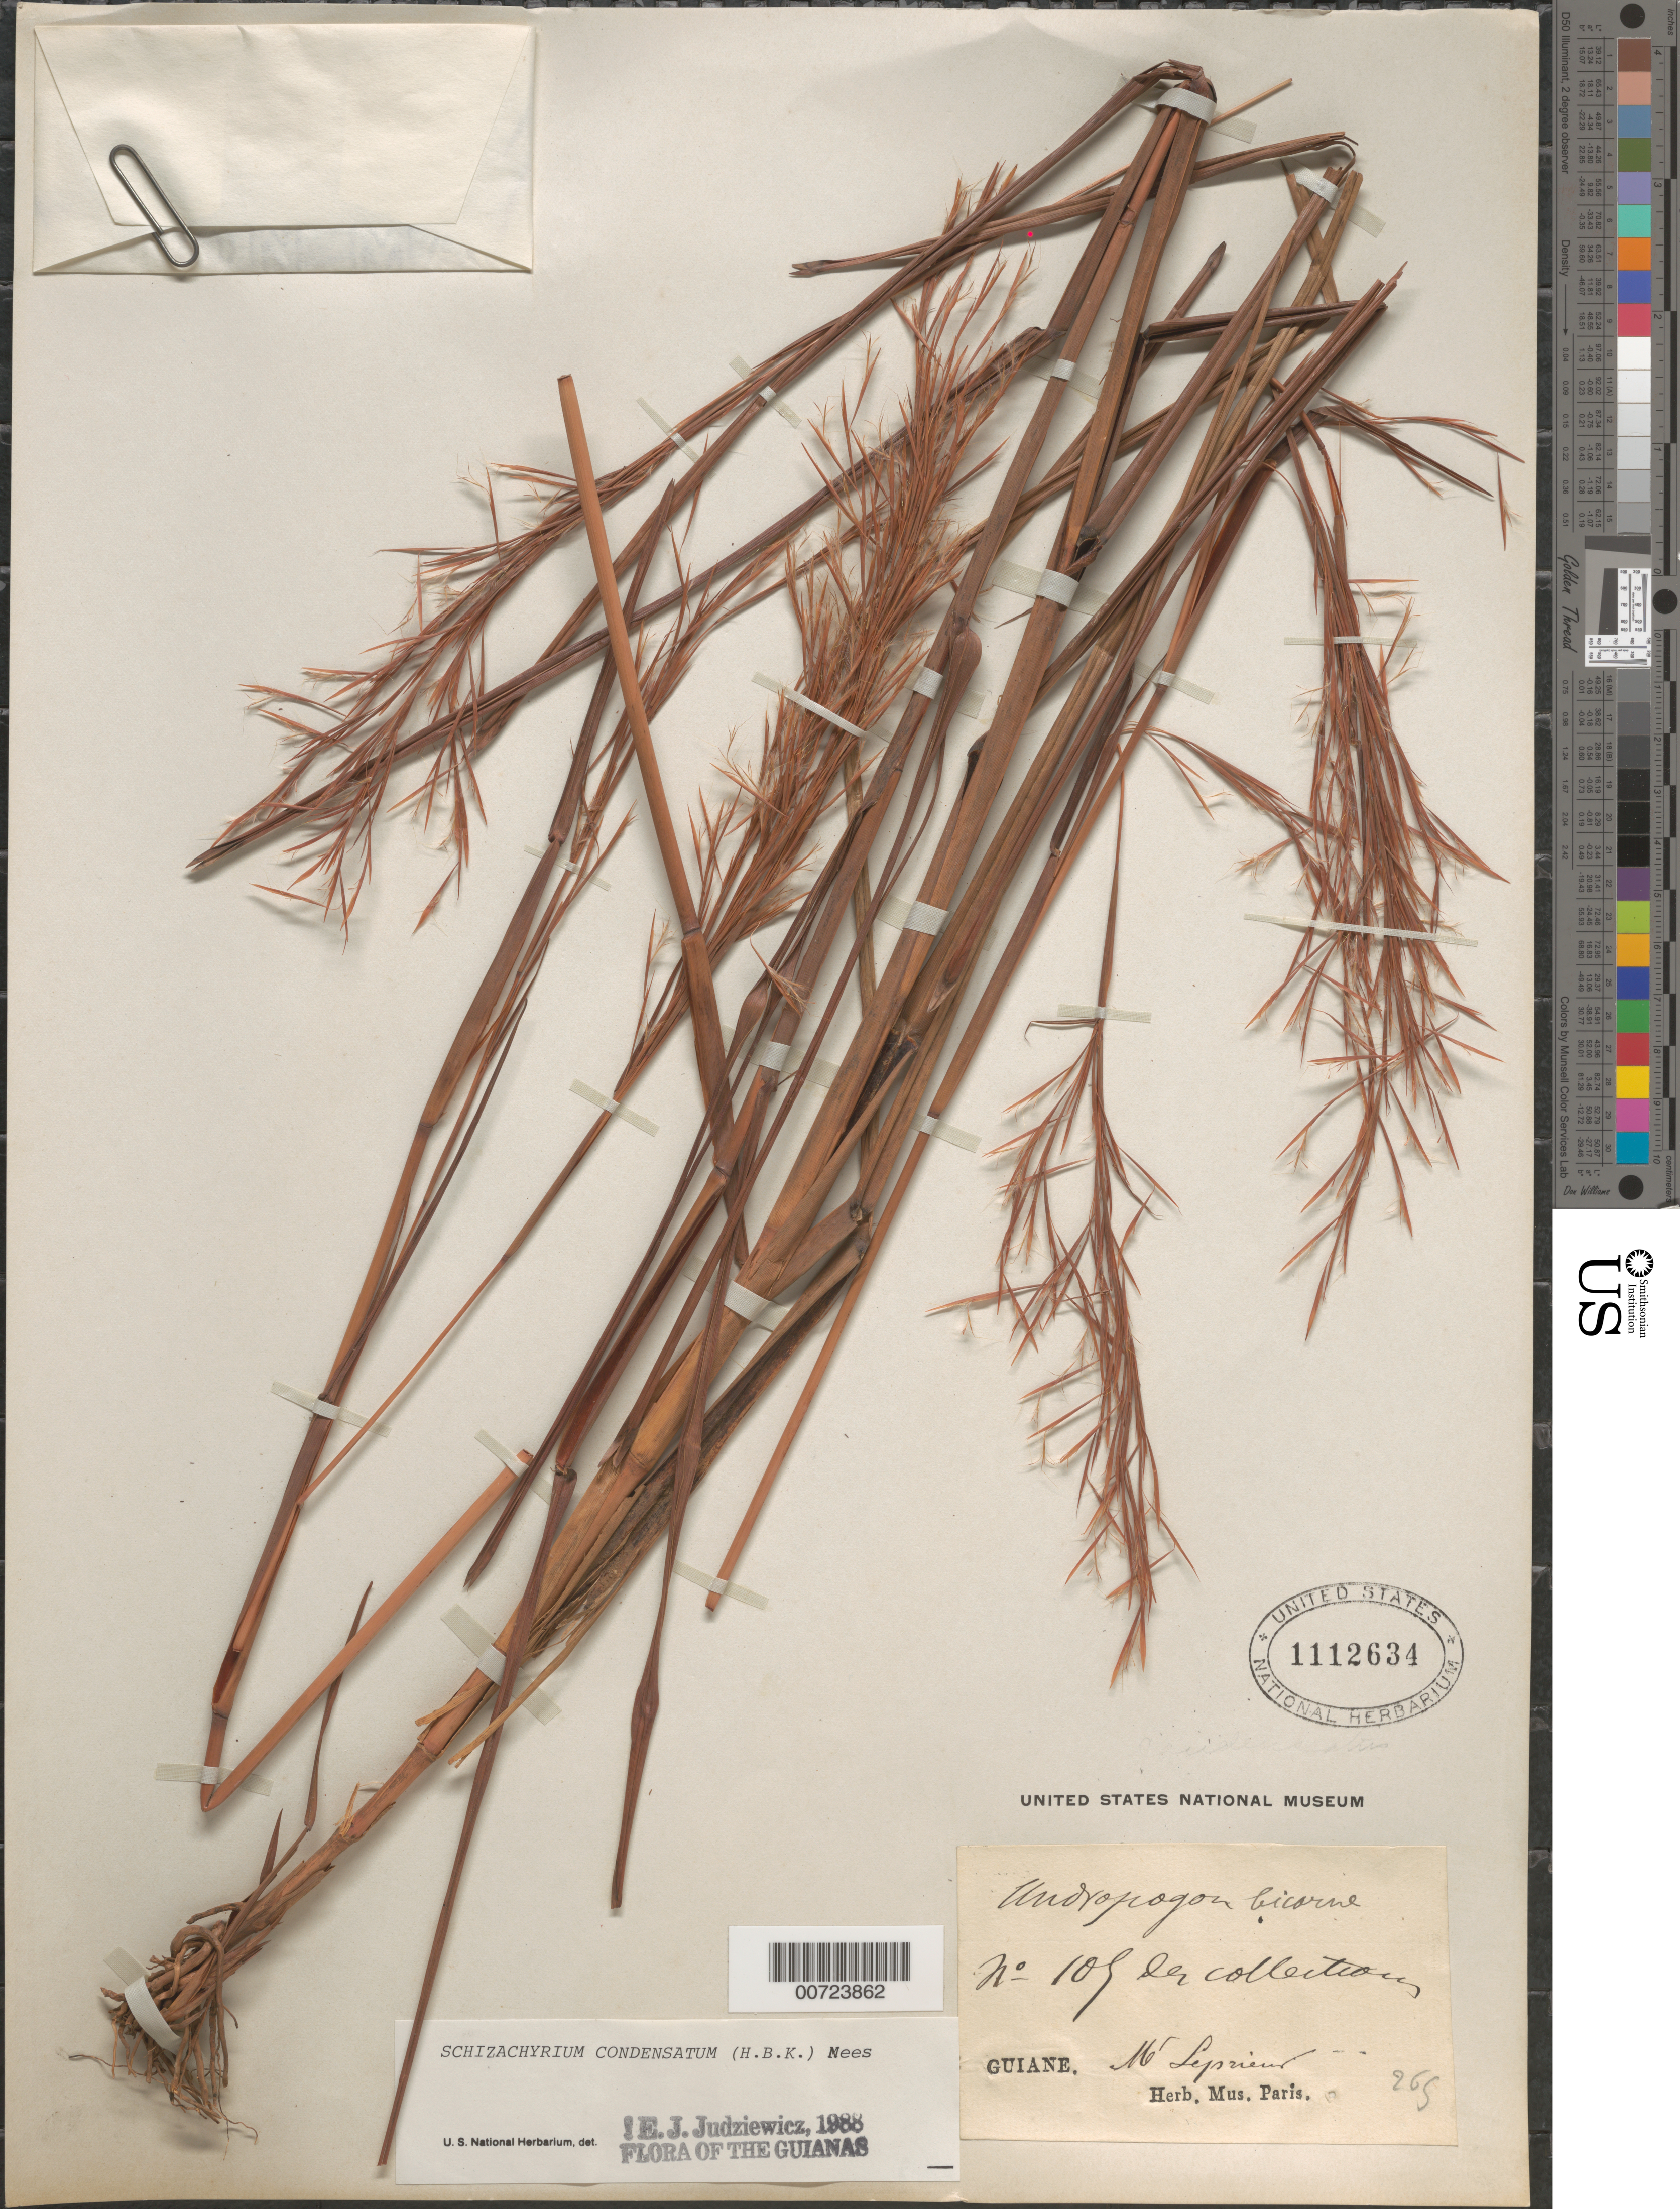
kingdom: Plantae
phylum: Tracheophyta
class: Liliopsida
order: Poales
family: Poaceae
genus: Schizachyrium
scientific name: Schizachyrium condensatum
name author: (Kunth) Nees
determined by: Judziewicz, E. J.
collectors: F. M. R. Leprieur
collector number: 109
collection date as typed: s.d.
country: French Guiana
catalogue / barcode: US 1112634